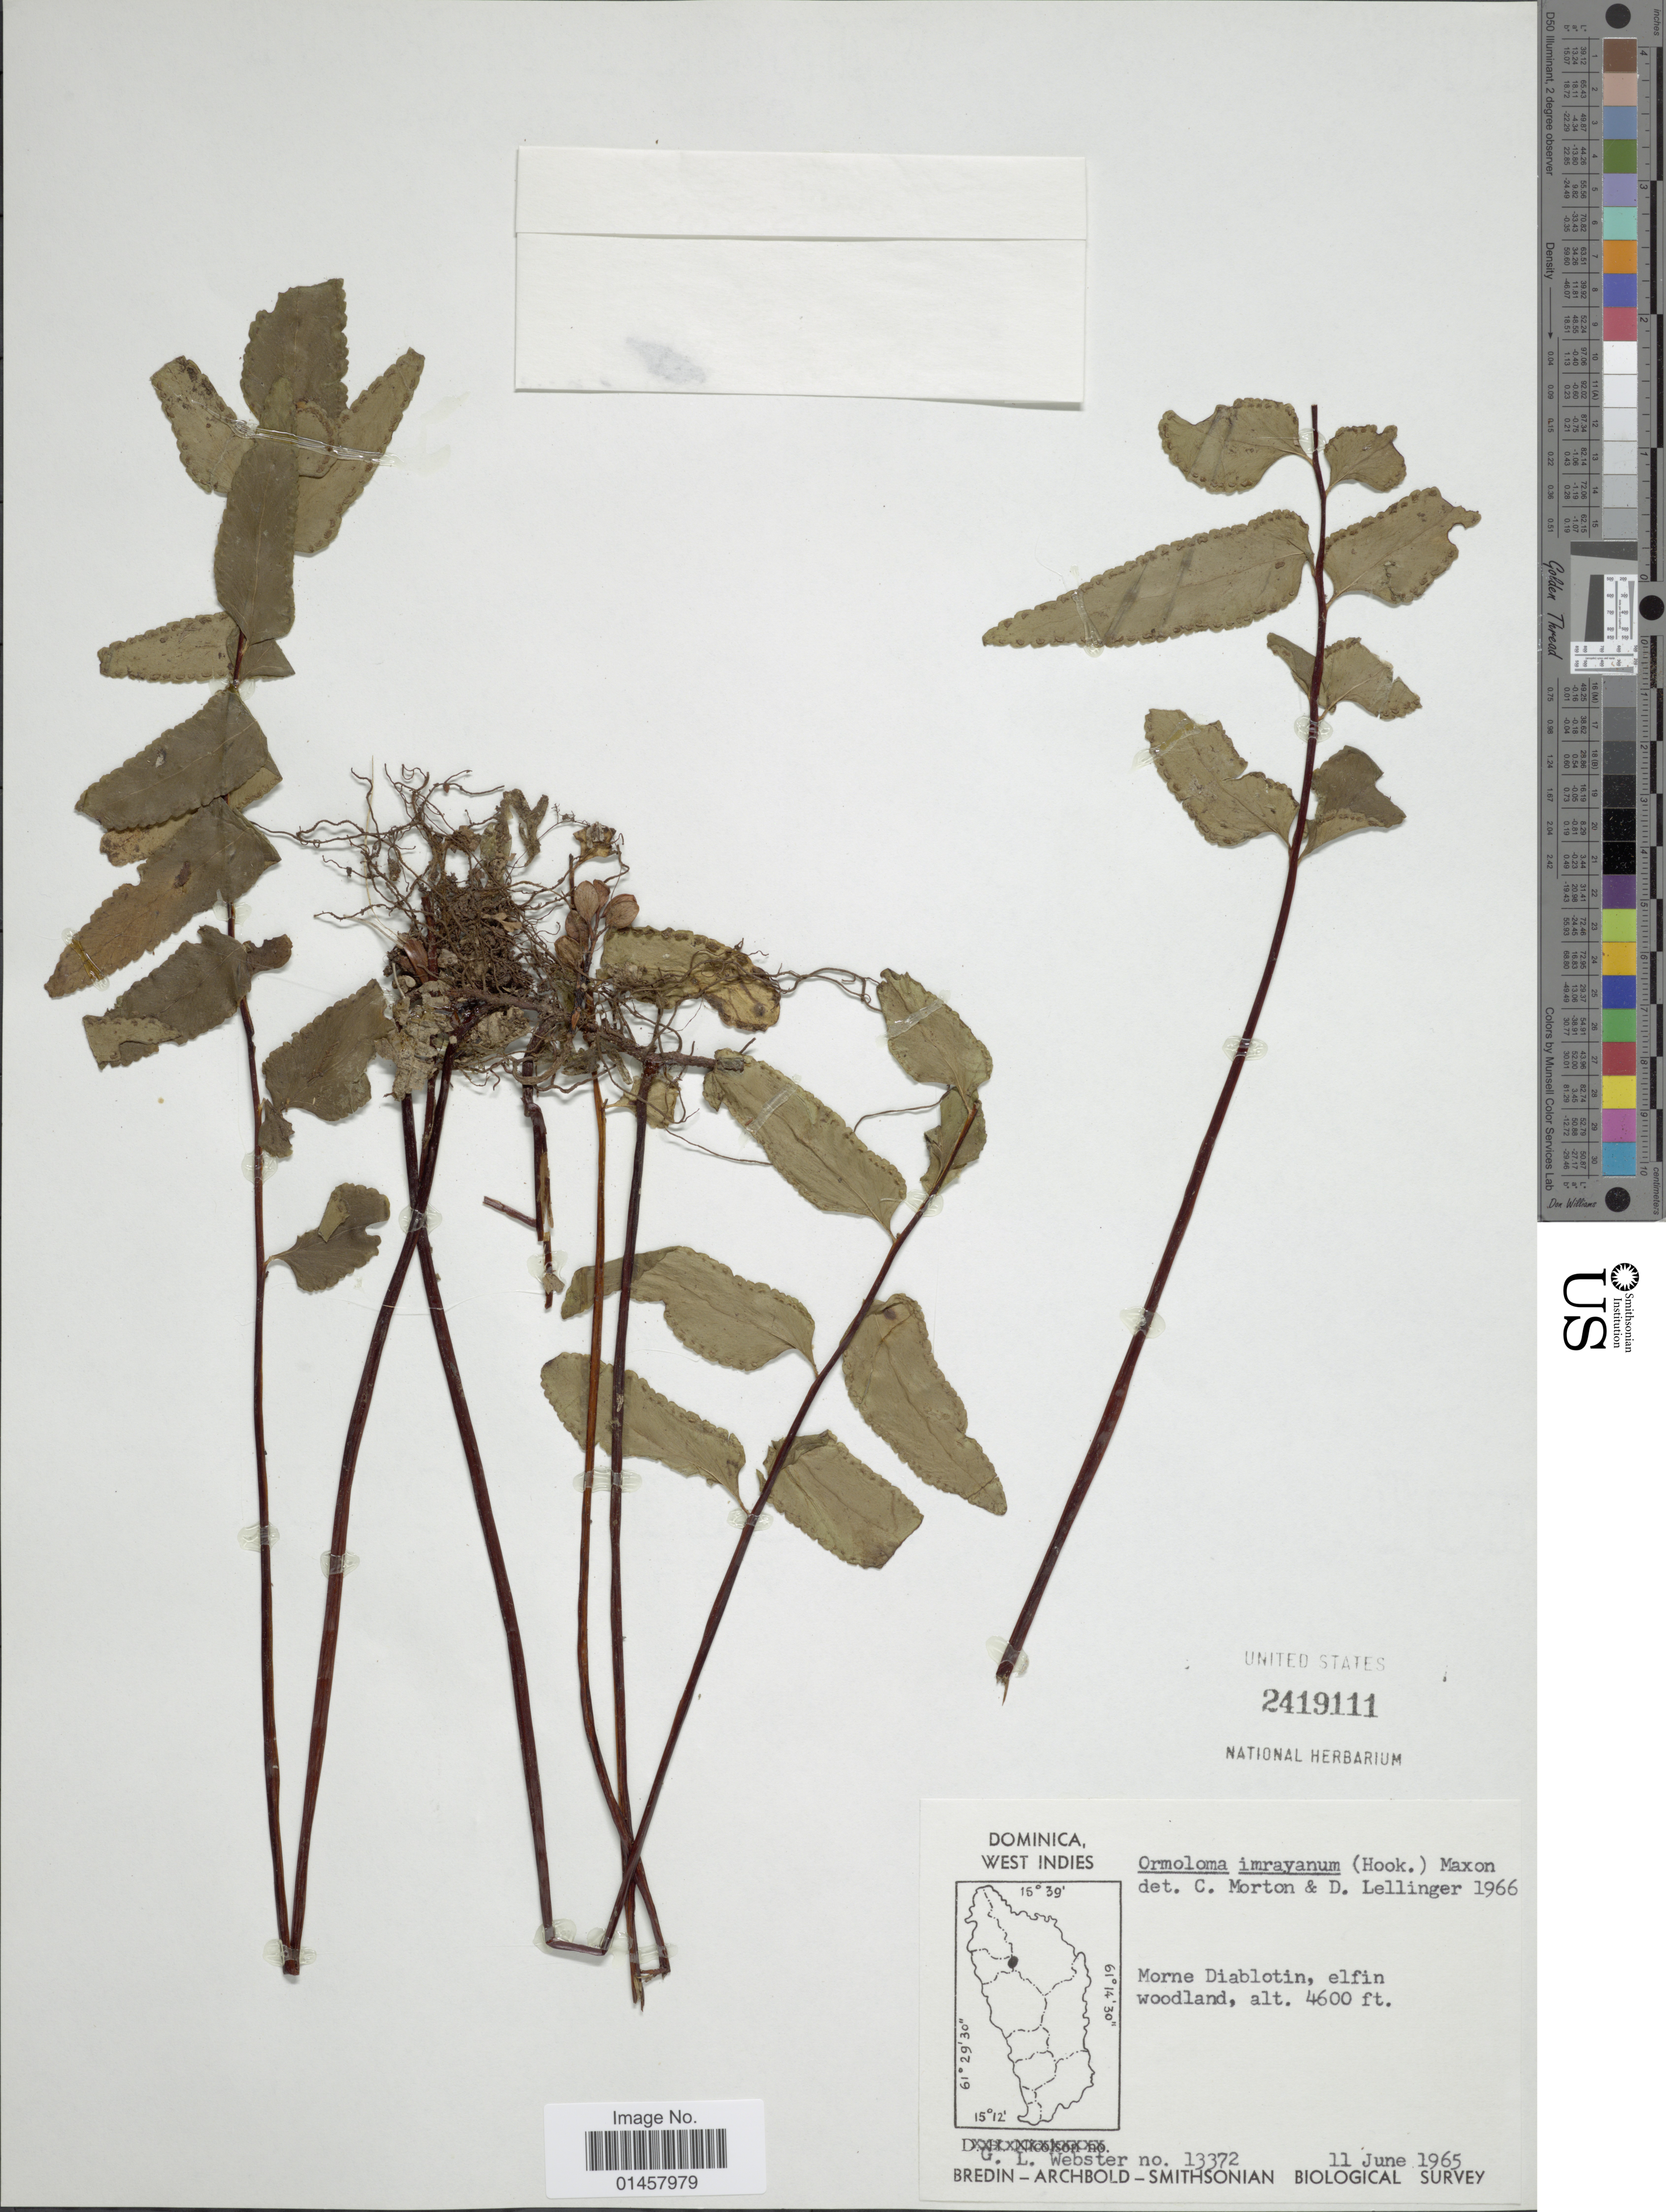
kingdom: Plantae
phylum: Tracheophyta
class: Polypodiopsida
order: Polypodiales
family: Lindsaeaceae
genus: Lindsaea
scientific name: Lindsaea imrayana comb. ined.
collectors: G. L. Webster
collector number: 13372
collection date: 1965-06-11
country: Dominica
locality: Dominica, West Indies, Morne Diablotin, elfin Woodland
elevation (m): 1402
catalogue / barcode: US 2419111